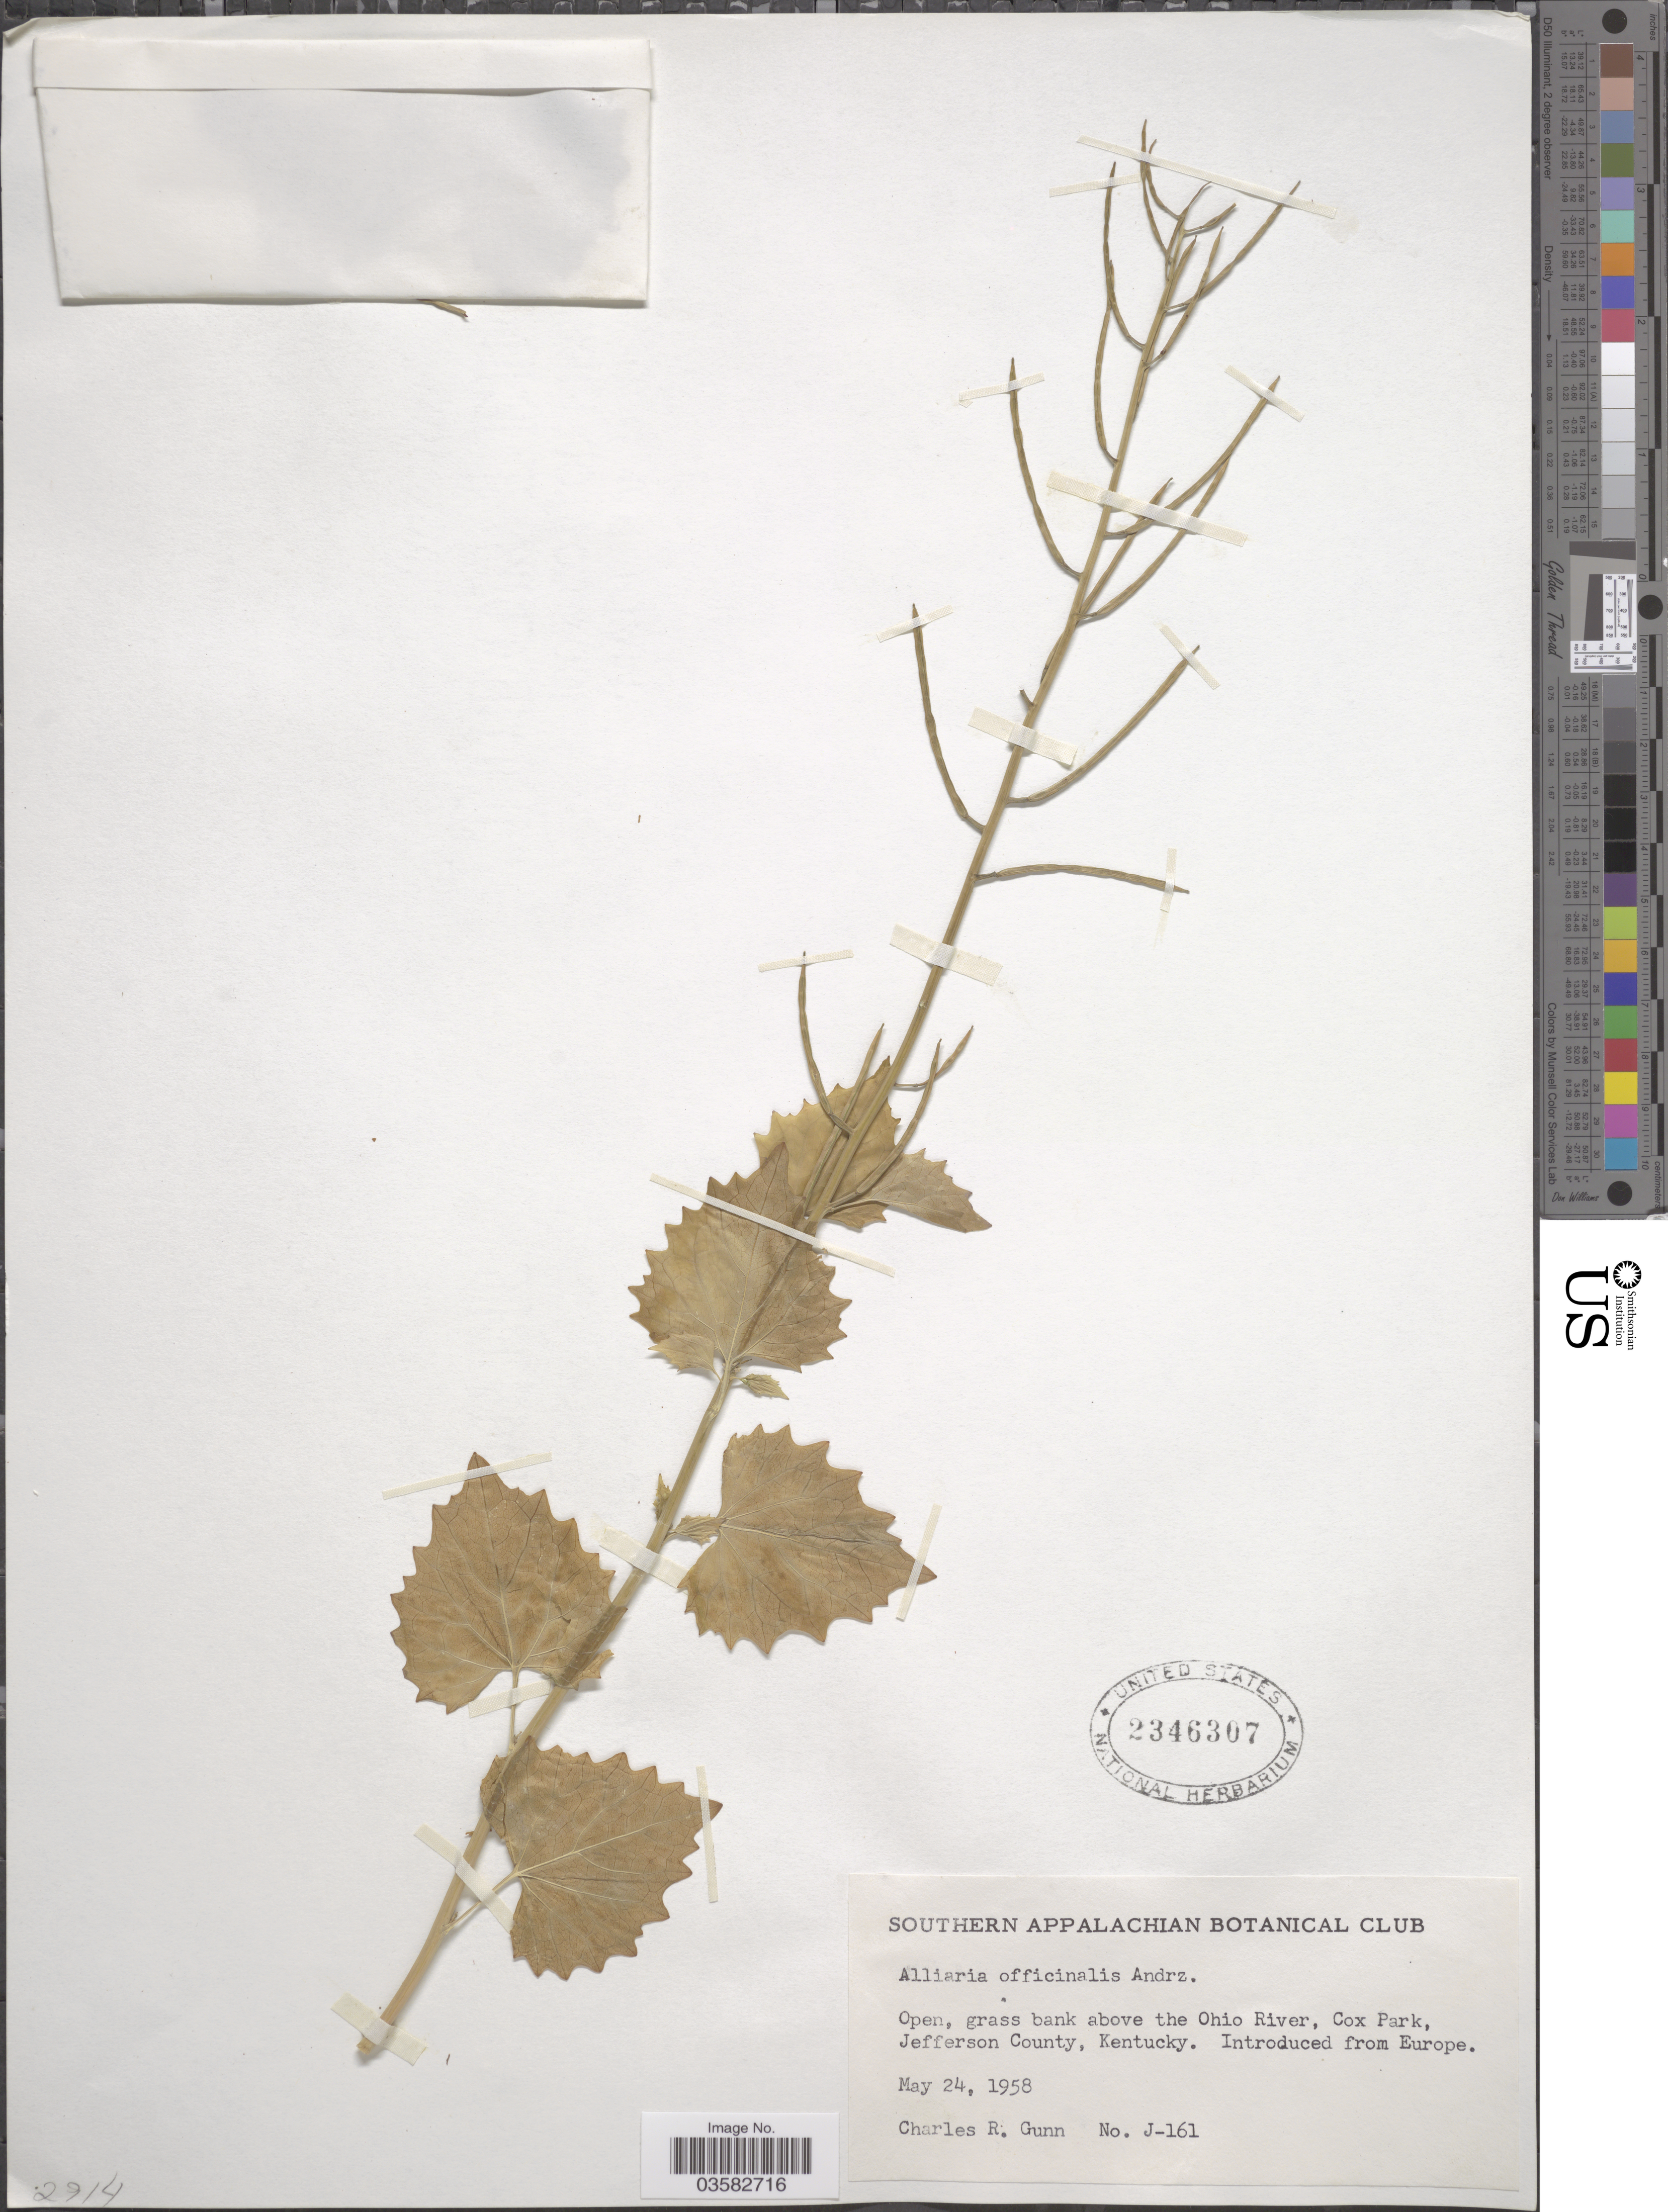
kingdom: Plantae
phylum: Tracheophyta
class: Magnoliopsida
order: Brassicales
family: Brassicaceae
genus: Alliaria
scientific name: Alliaria officinalis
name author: Andrz. ex DC.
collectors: C. R. Gunn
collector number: J-161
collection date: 1958-05-24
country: United States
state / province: Kentucky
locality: Grass bank above the Ohio River, Cox Park, Jefferson County.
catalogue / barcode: US 2346307